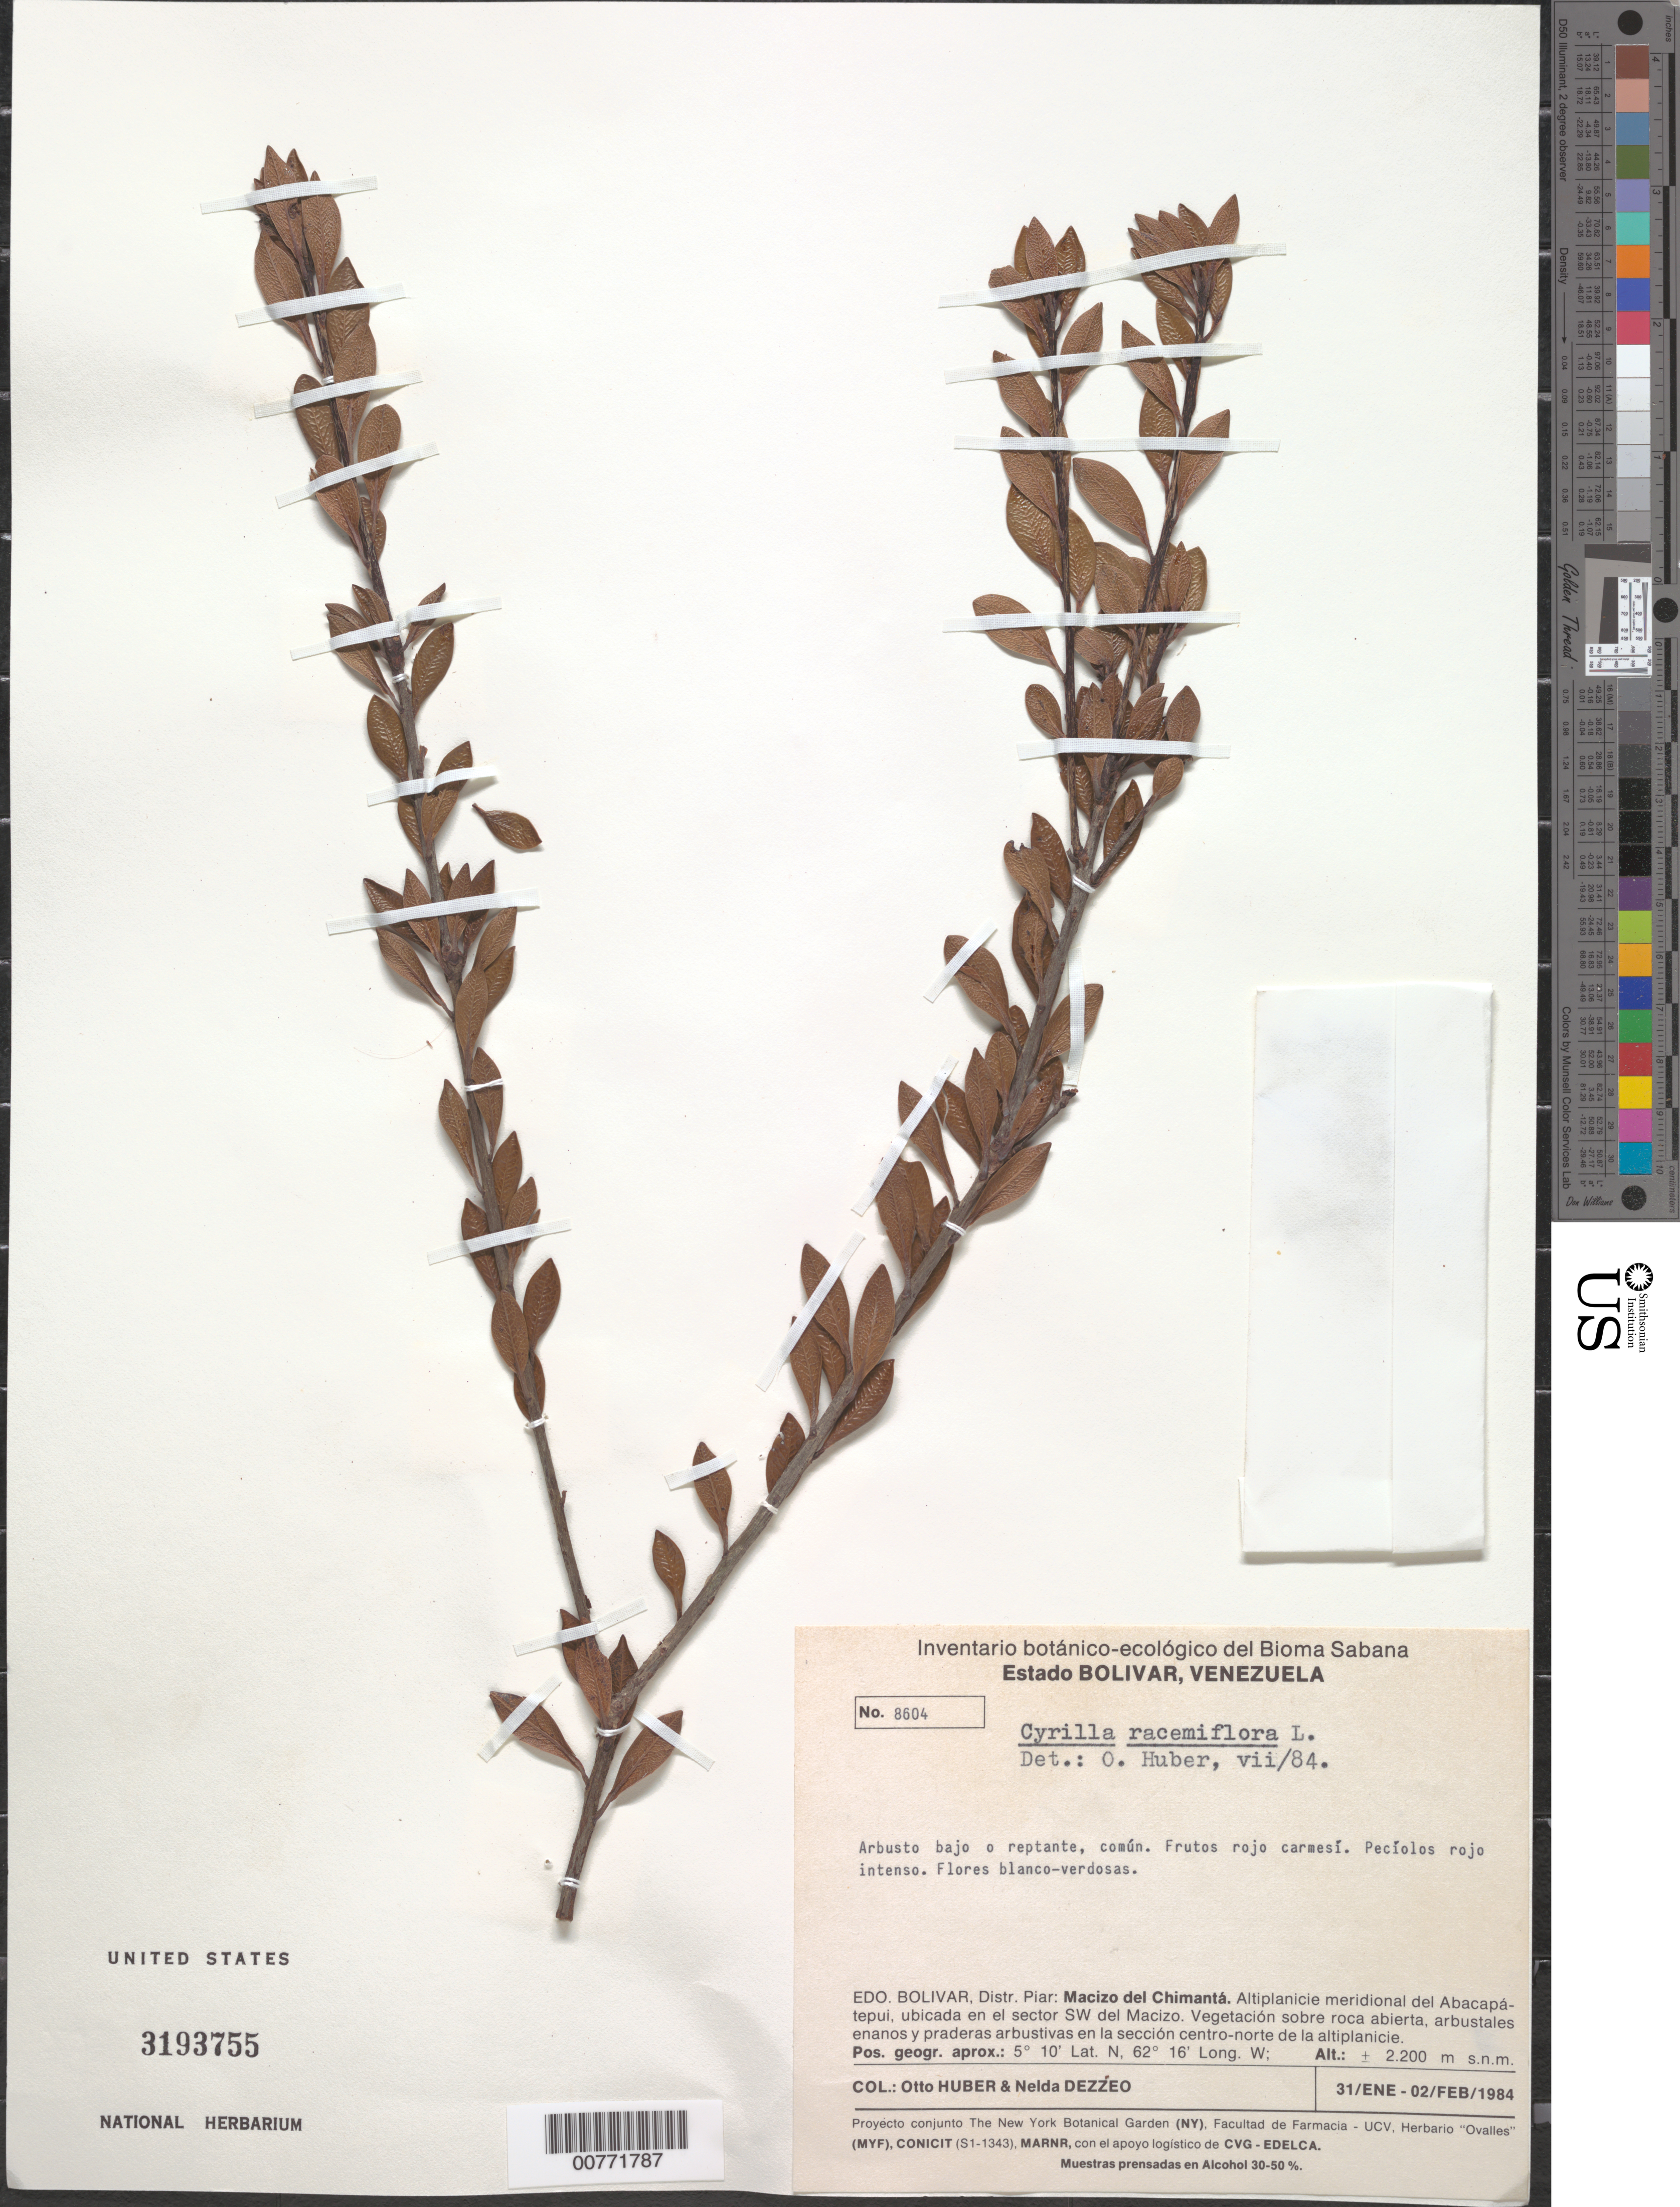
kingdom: Plantae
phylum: Tracheophyta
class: Magnoliopsida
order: Ericales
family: Cyrillaceae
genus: Cyrilla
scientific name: Cyrilla racemiflora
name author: L.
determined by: Huber, Otto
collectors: O. Huber & N. Dezzeo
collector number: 8604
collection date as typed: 31-Jan-84 to 2-Feb-84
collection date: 1984-01-31/1984-02-02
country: Venezuela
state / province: Bolívar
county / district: Piar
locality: Macizo del Chimantá, Abacapá-tepuí, SW of Macizo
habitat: Vegetación sobre roca abierta, arbustales enanos y praderas arbustivas en la seccion centro-norte de la altiplanicie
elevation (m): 2200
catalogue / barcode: US 3193755